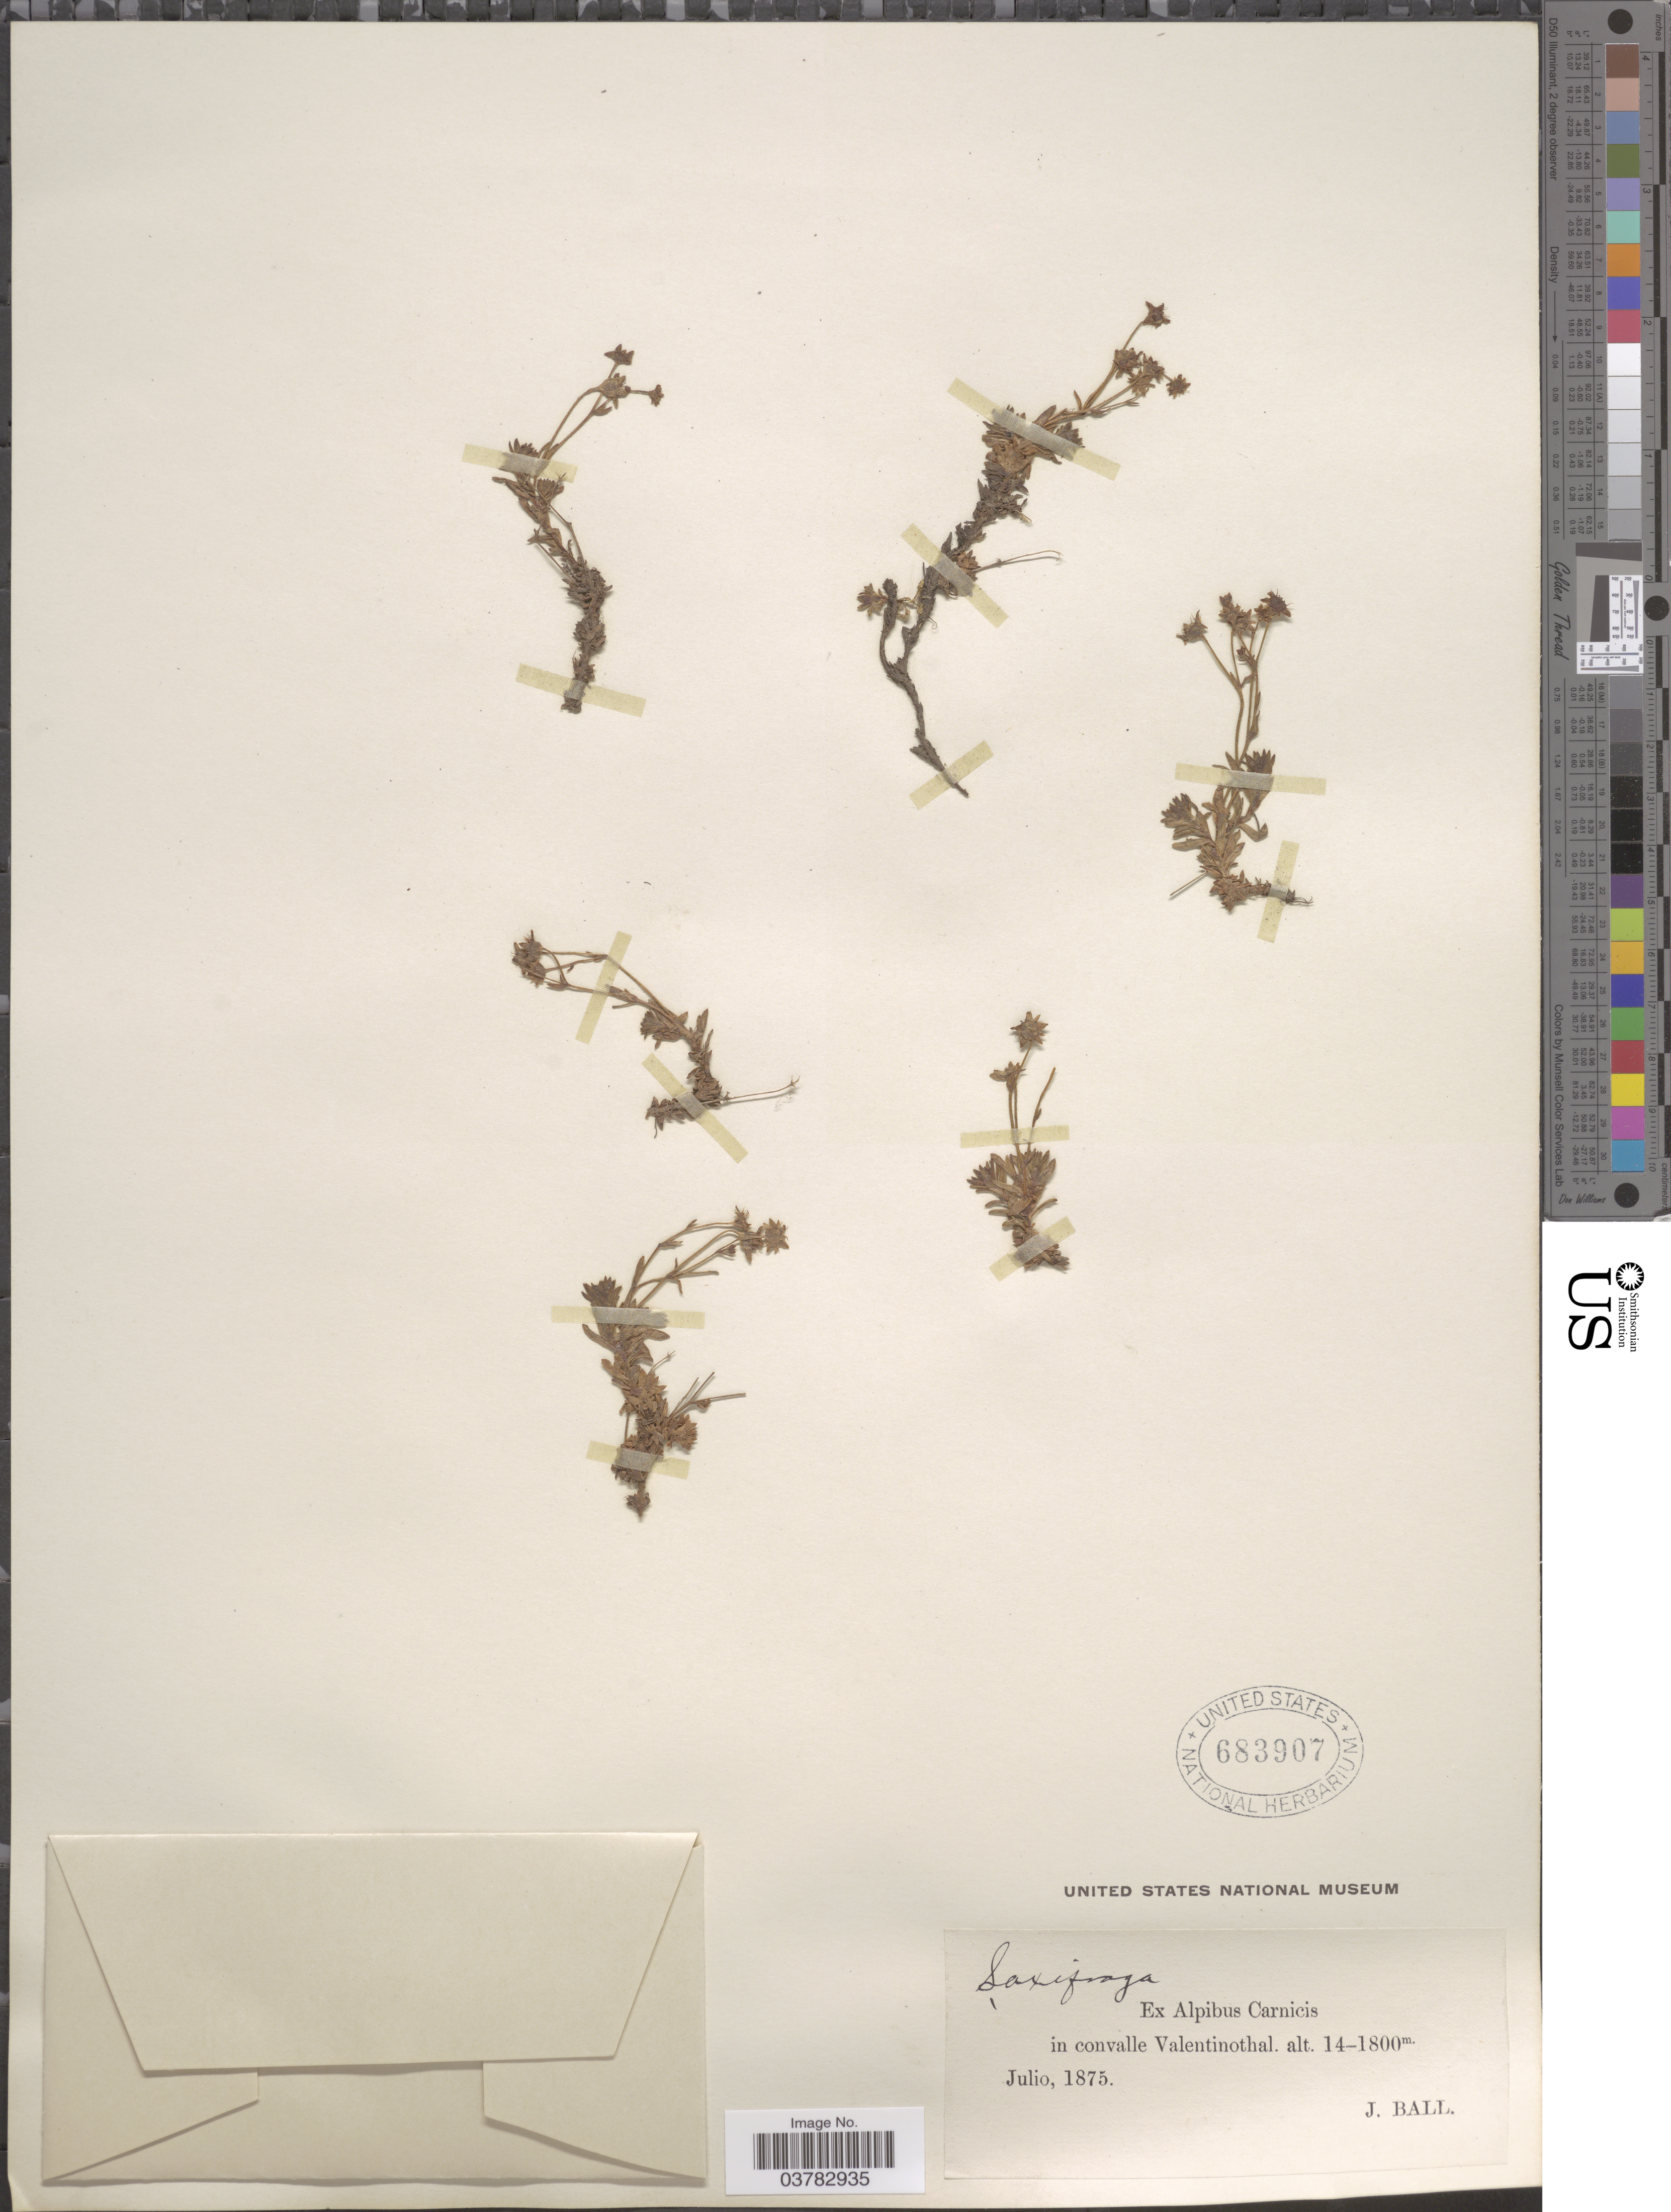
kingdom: Plantae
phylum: Tracheophyta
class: Magnoliopsida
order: Saxifragales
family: Saxifragaceae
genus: Saxifraga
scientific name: Saxifraga sp.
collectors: J. Ball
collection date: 1875-07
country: Austria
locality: Ex Alpibus Carnicis in convalle Valentinothal.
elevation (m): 1400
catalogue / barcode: US 683907